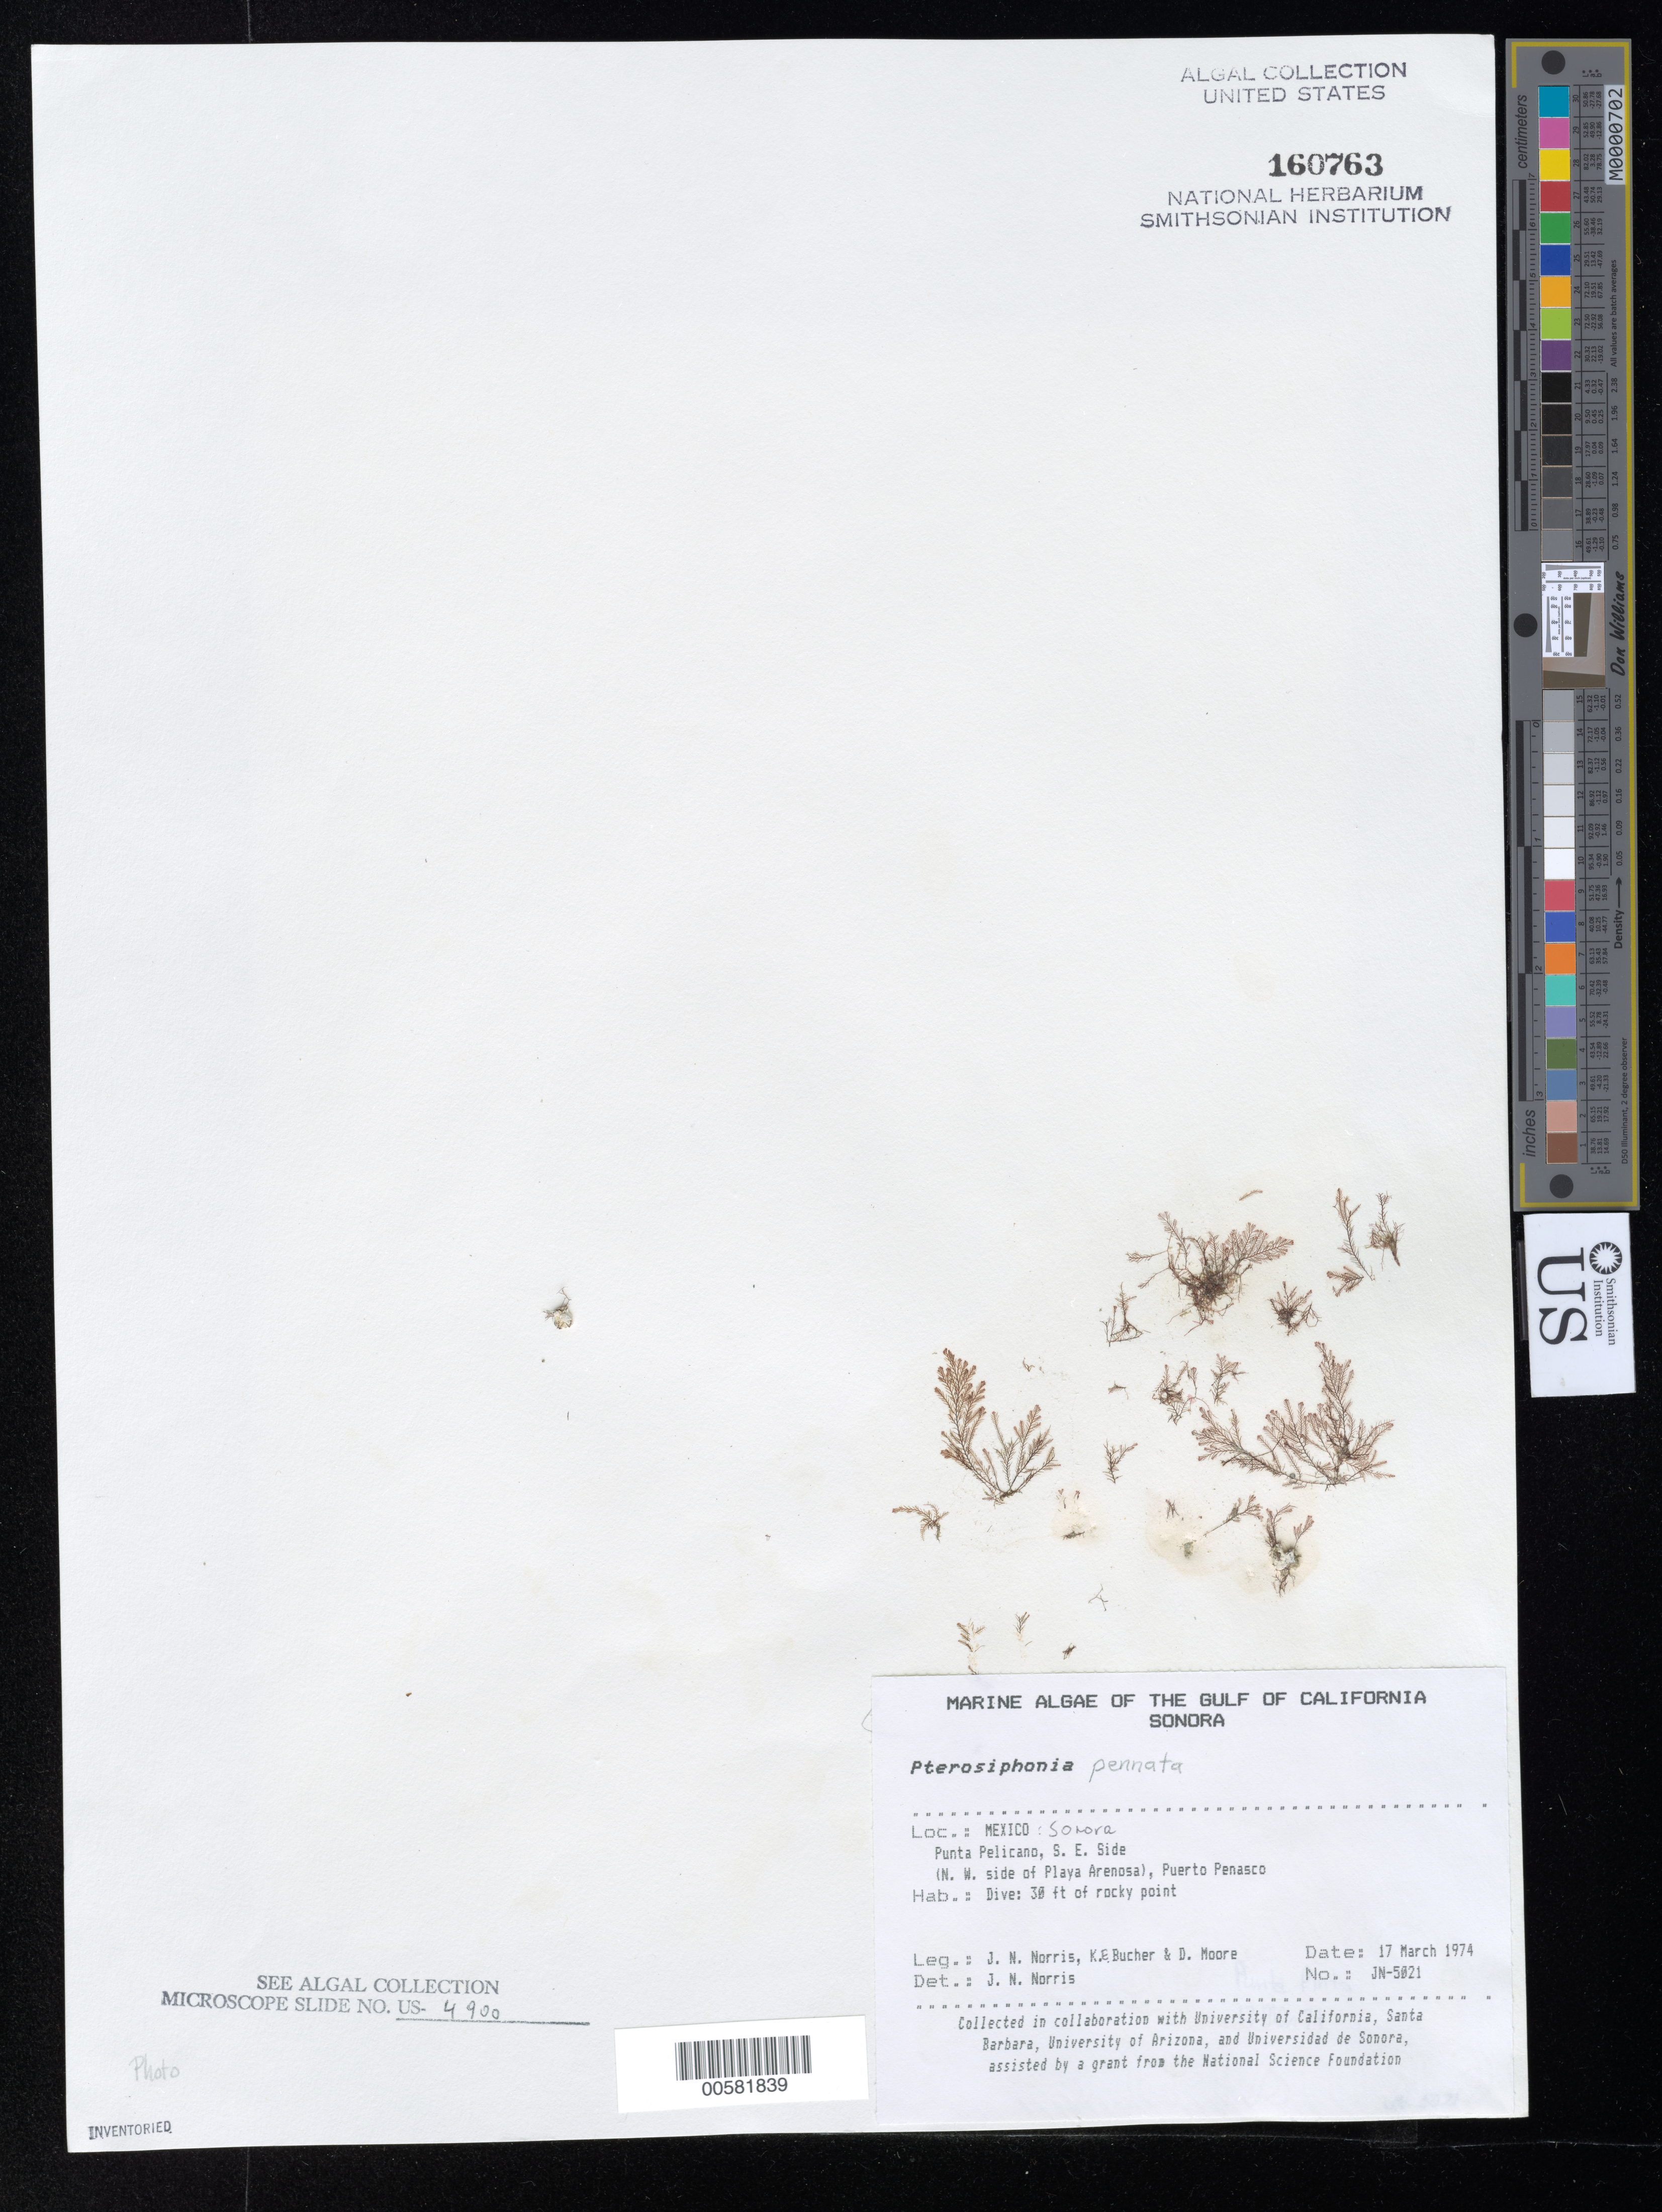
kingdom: Plantae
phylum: Rhodophyta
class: Florideophyceae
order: Ceramiales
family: Rhodomelaceae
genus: Xiphosiphonia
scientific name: Xiphosiphonia pennata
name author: (C. Agardh) Savoie & G.W. Saunders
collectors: J. N. Norris, K. E. Bucher & D. Moore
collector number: JN-5021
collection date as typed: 17 Mar 1974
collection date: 1974-03-17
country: Mexico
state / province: Sonora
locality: Punta Pelicano, Puerto Penasco, Playa Arenosa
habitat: Dive: 30 ft of rocky point.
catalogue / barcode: US 160763